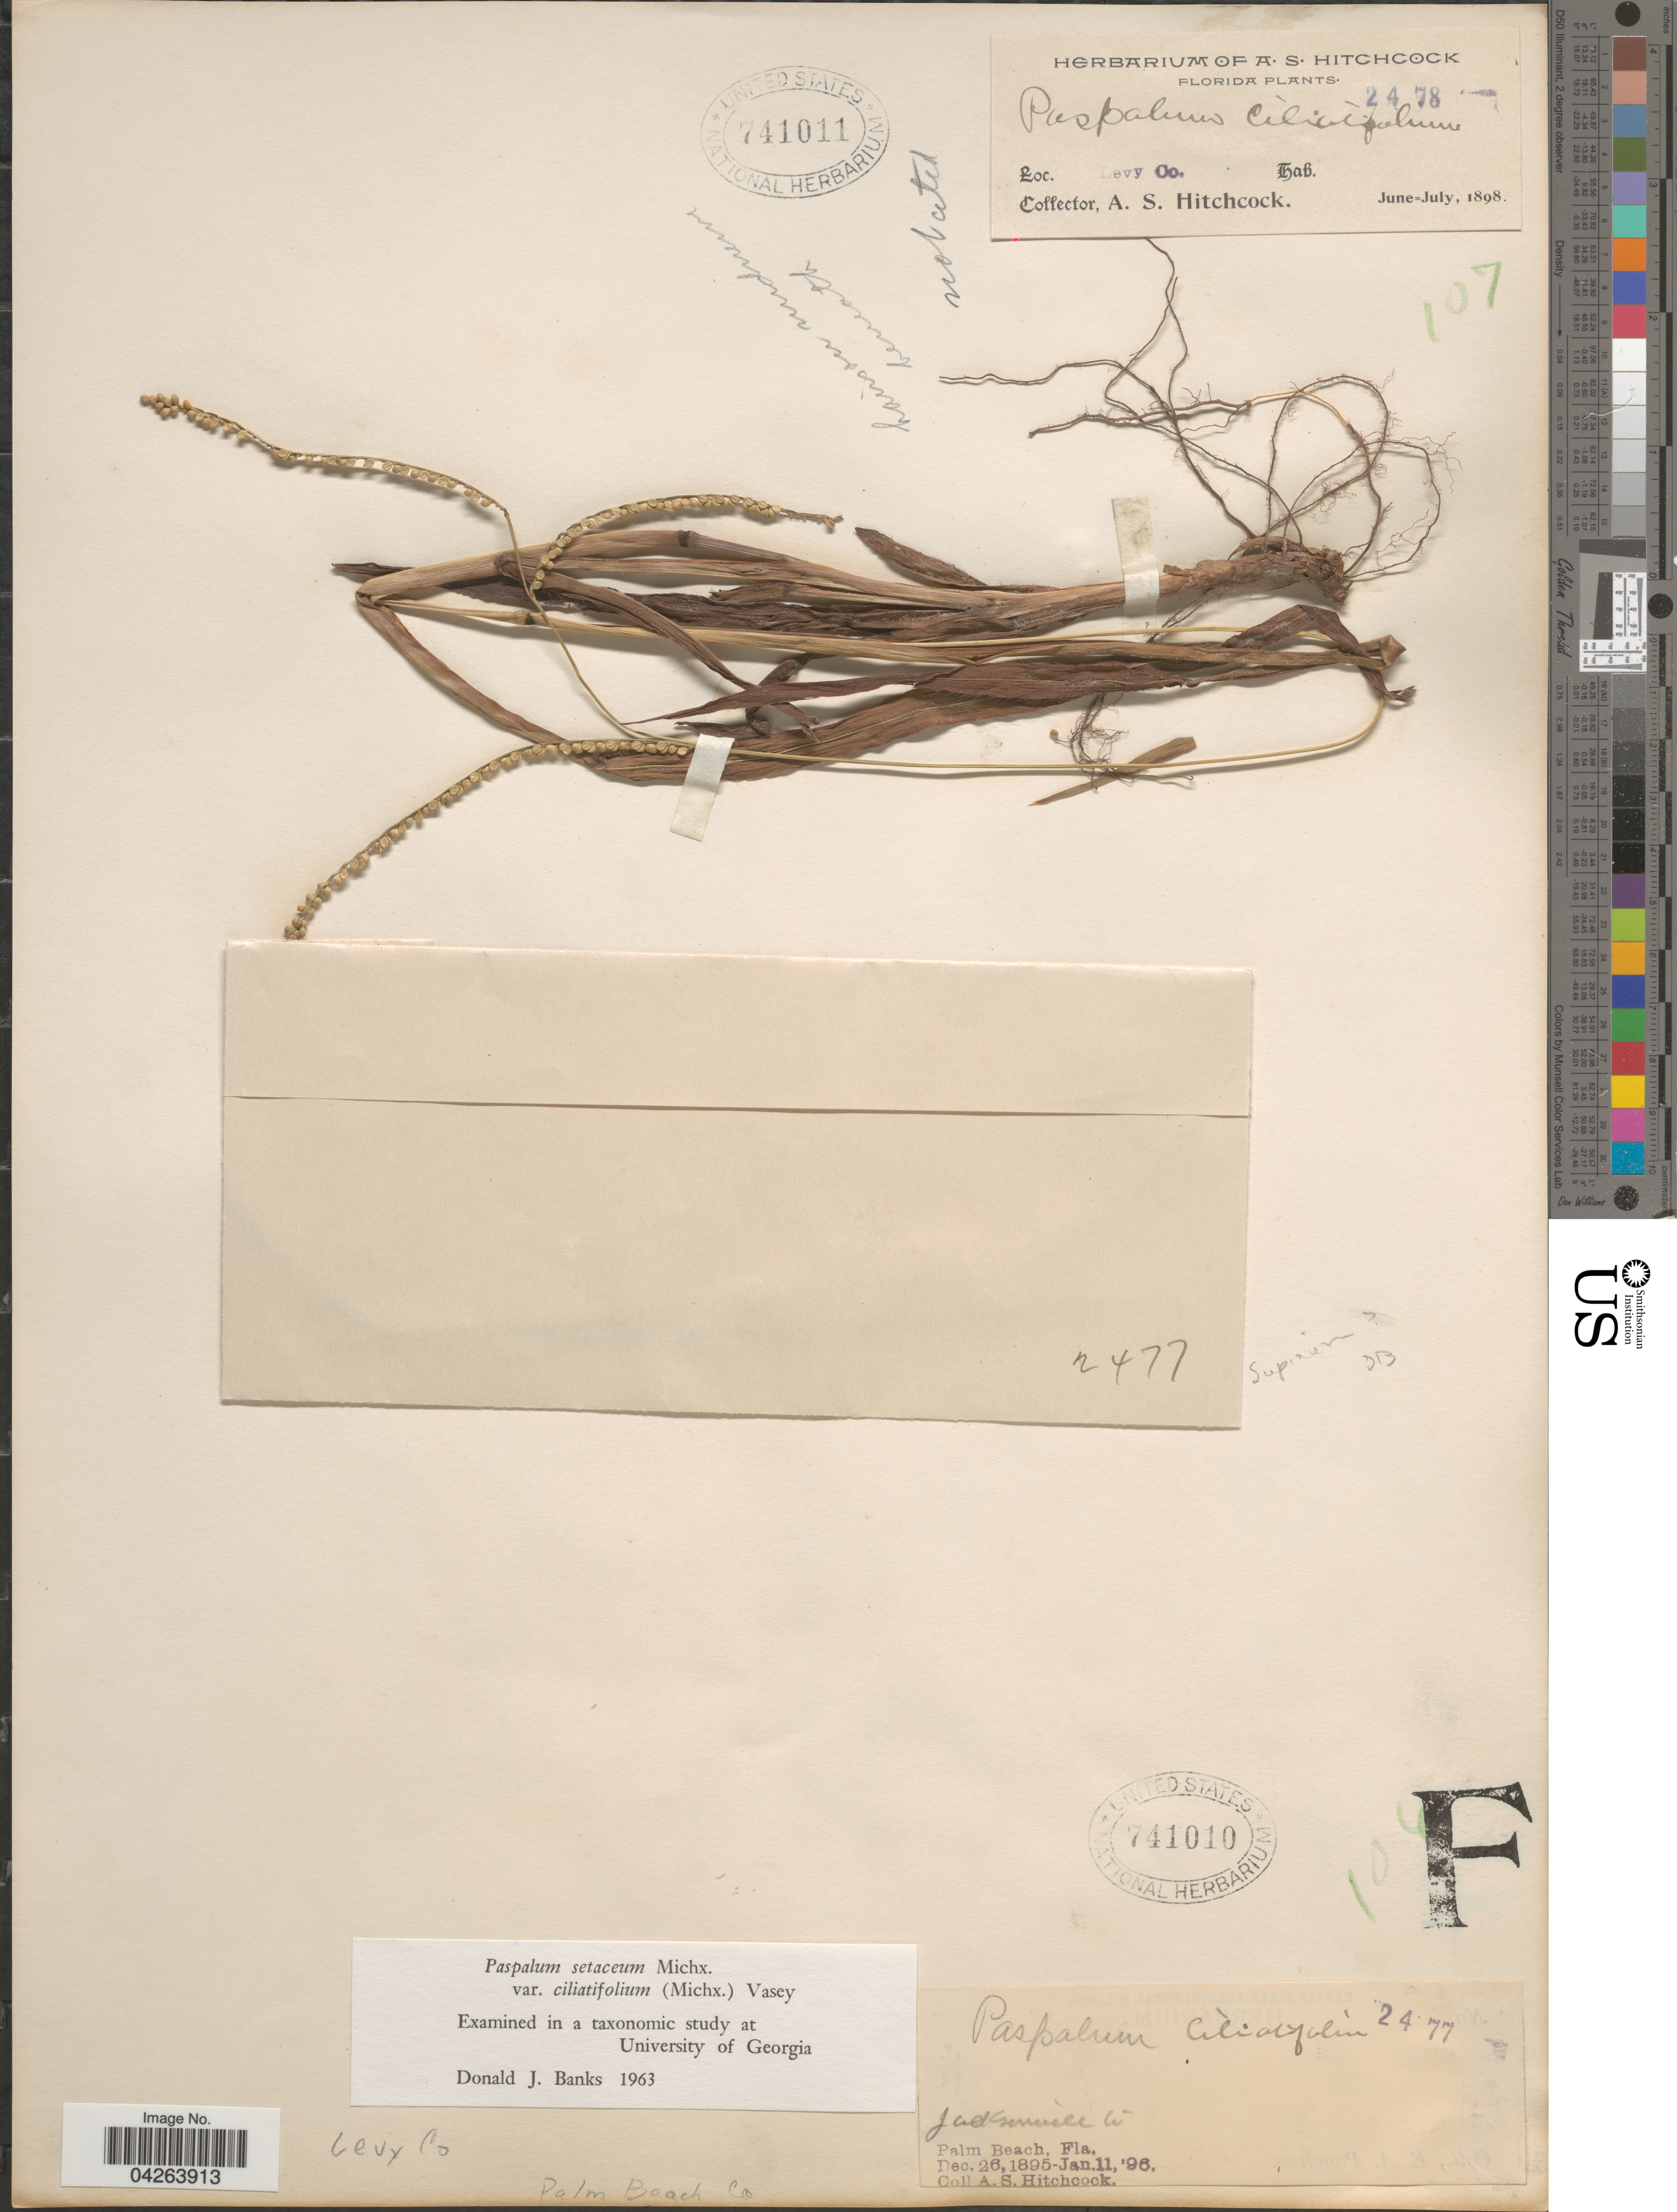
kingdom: Plantae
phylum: Tracheophyta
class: Liliopsida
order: Poales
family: Poaceae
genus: Paspalum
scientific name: Paspalum setaceum var. ciliatifolium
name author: (Michx.) Vasey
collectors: A. S. Hitchcock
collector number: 2478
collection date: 1898-06/1898-07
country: United States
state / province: Florida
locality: Levy Co.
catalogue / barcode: US 741011-2